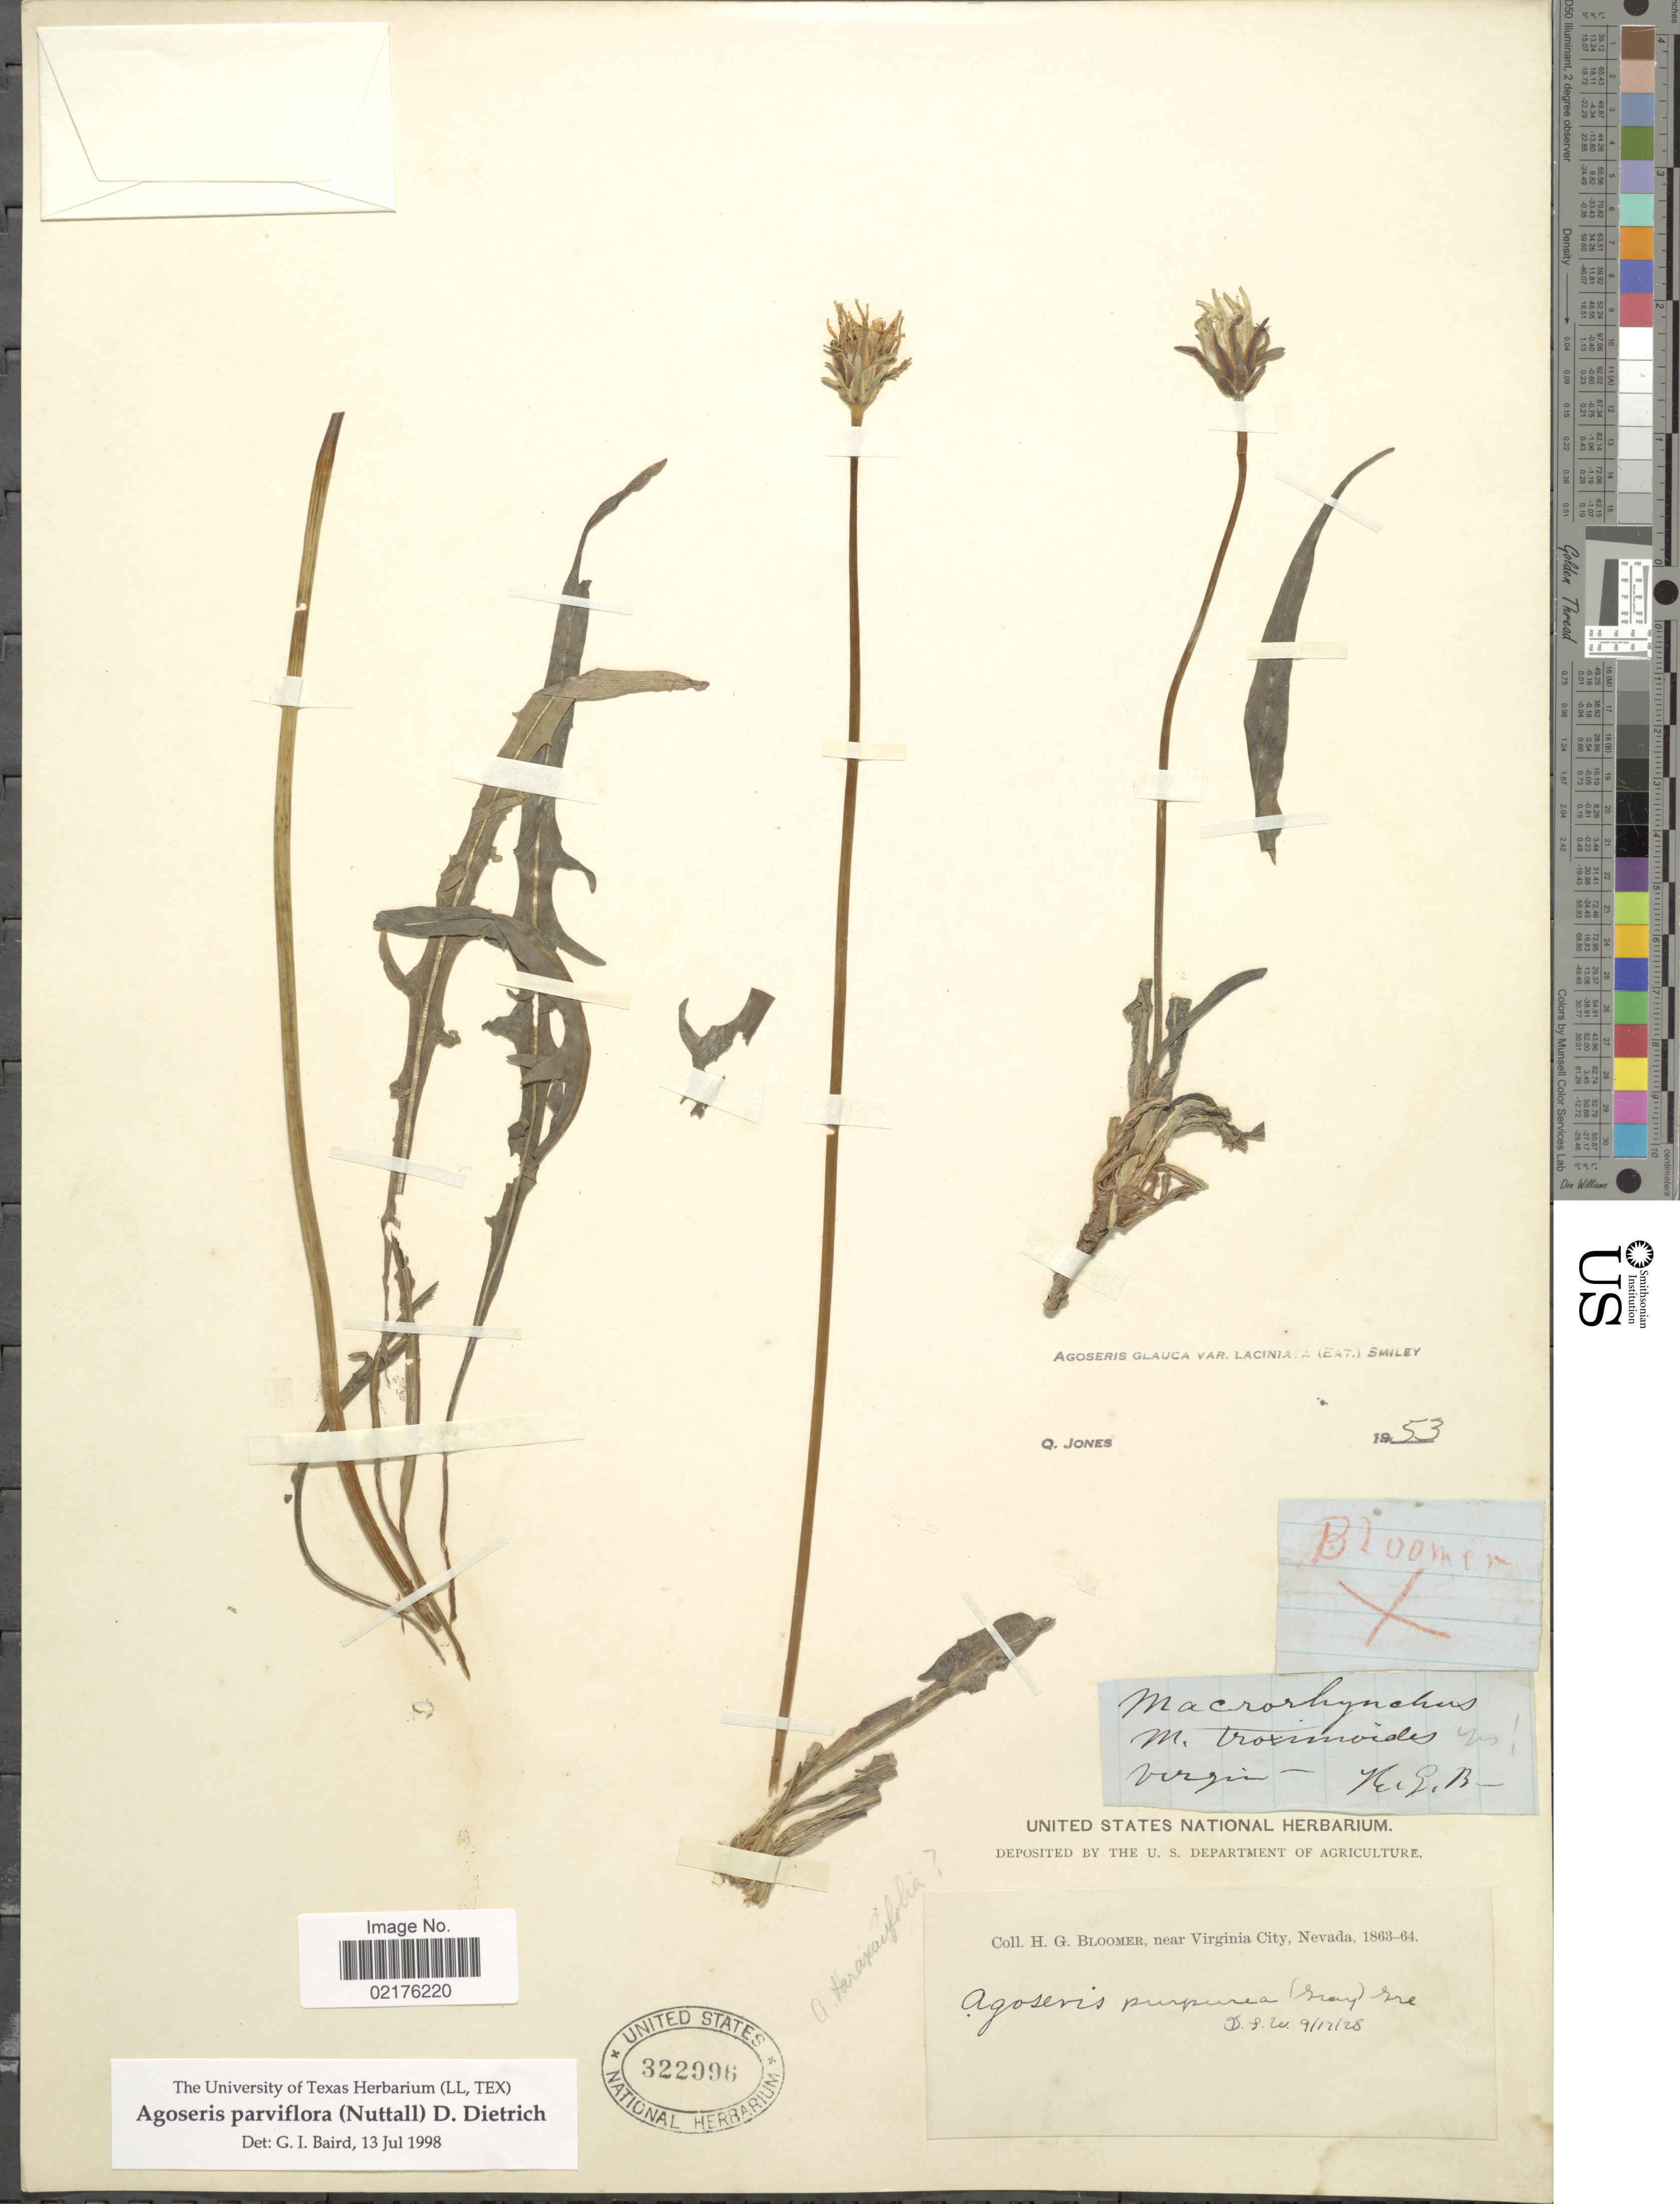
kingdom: Plantae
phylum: Tracheophyta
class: Magnoliopsida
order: Asterales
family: Asteraceae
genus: Agoseris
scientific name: Agoseris parviflora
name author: (Nutt.) D. Dietr.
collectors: H. Bloomer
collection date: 1863/1864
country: United States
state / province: Nevada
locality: Near Virginia City, Nevada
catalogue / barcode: US 322996